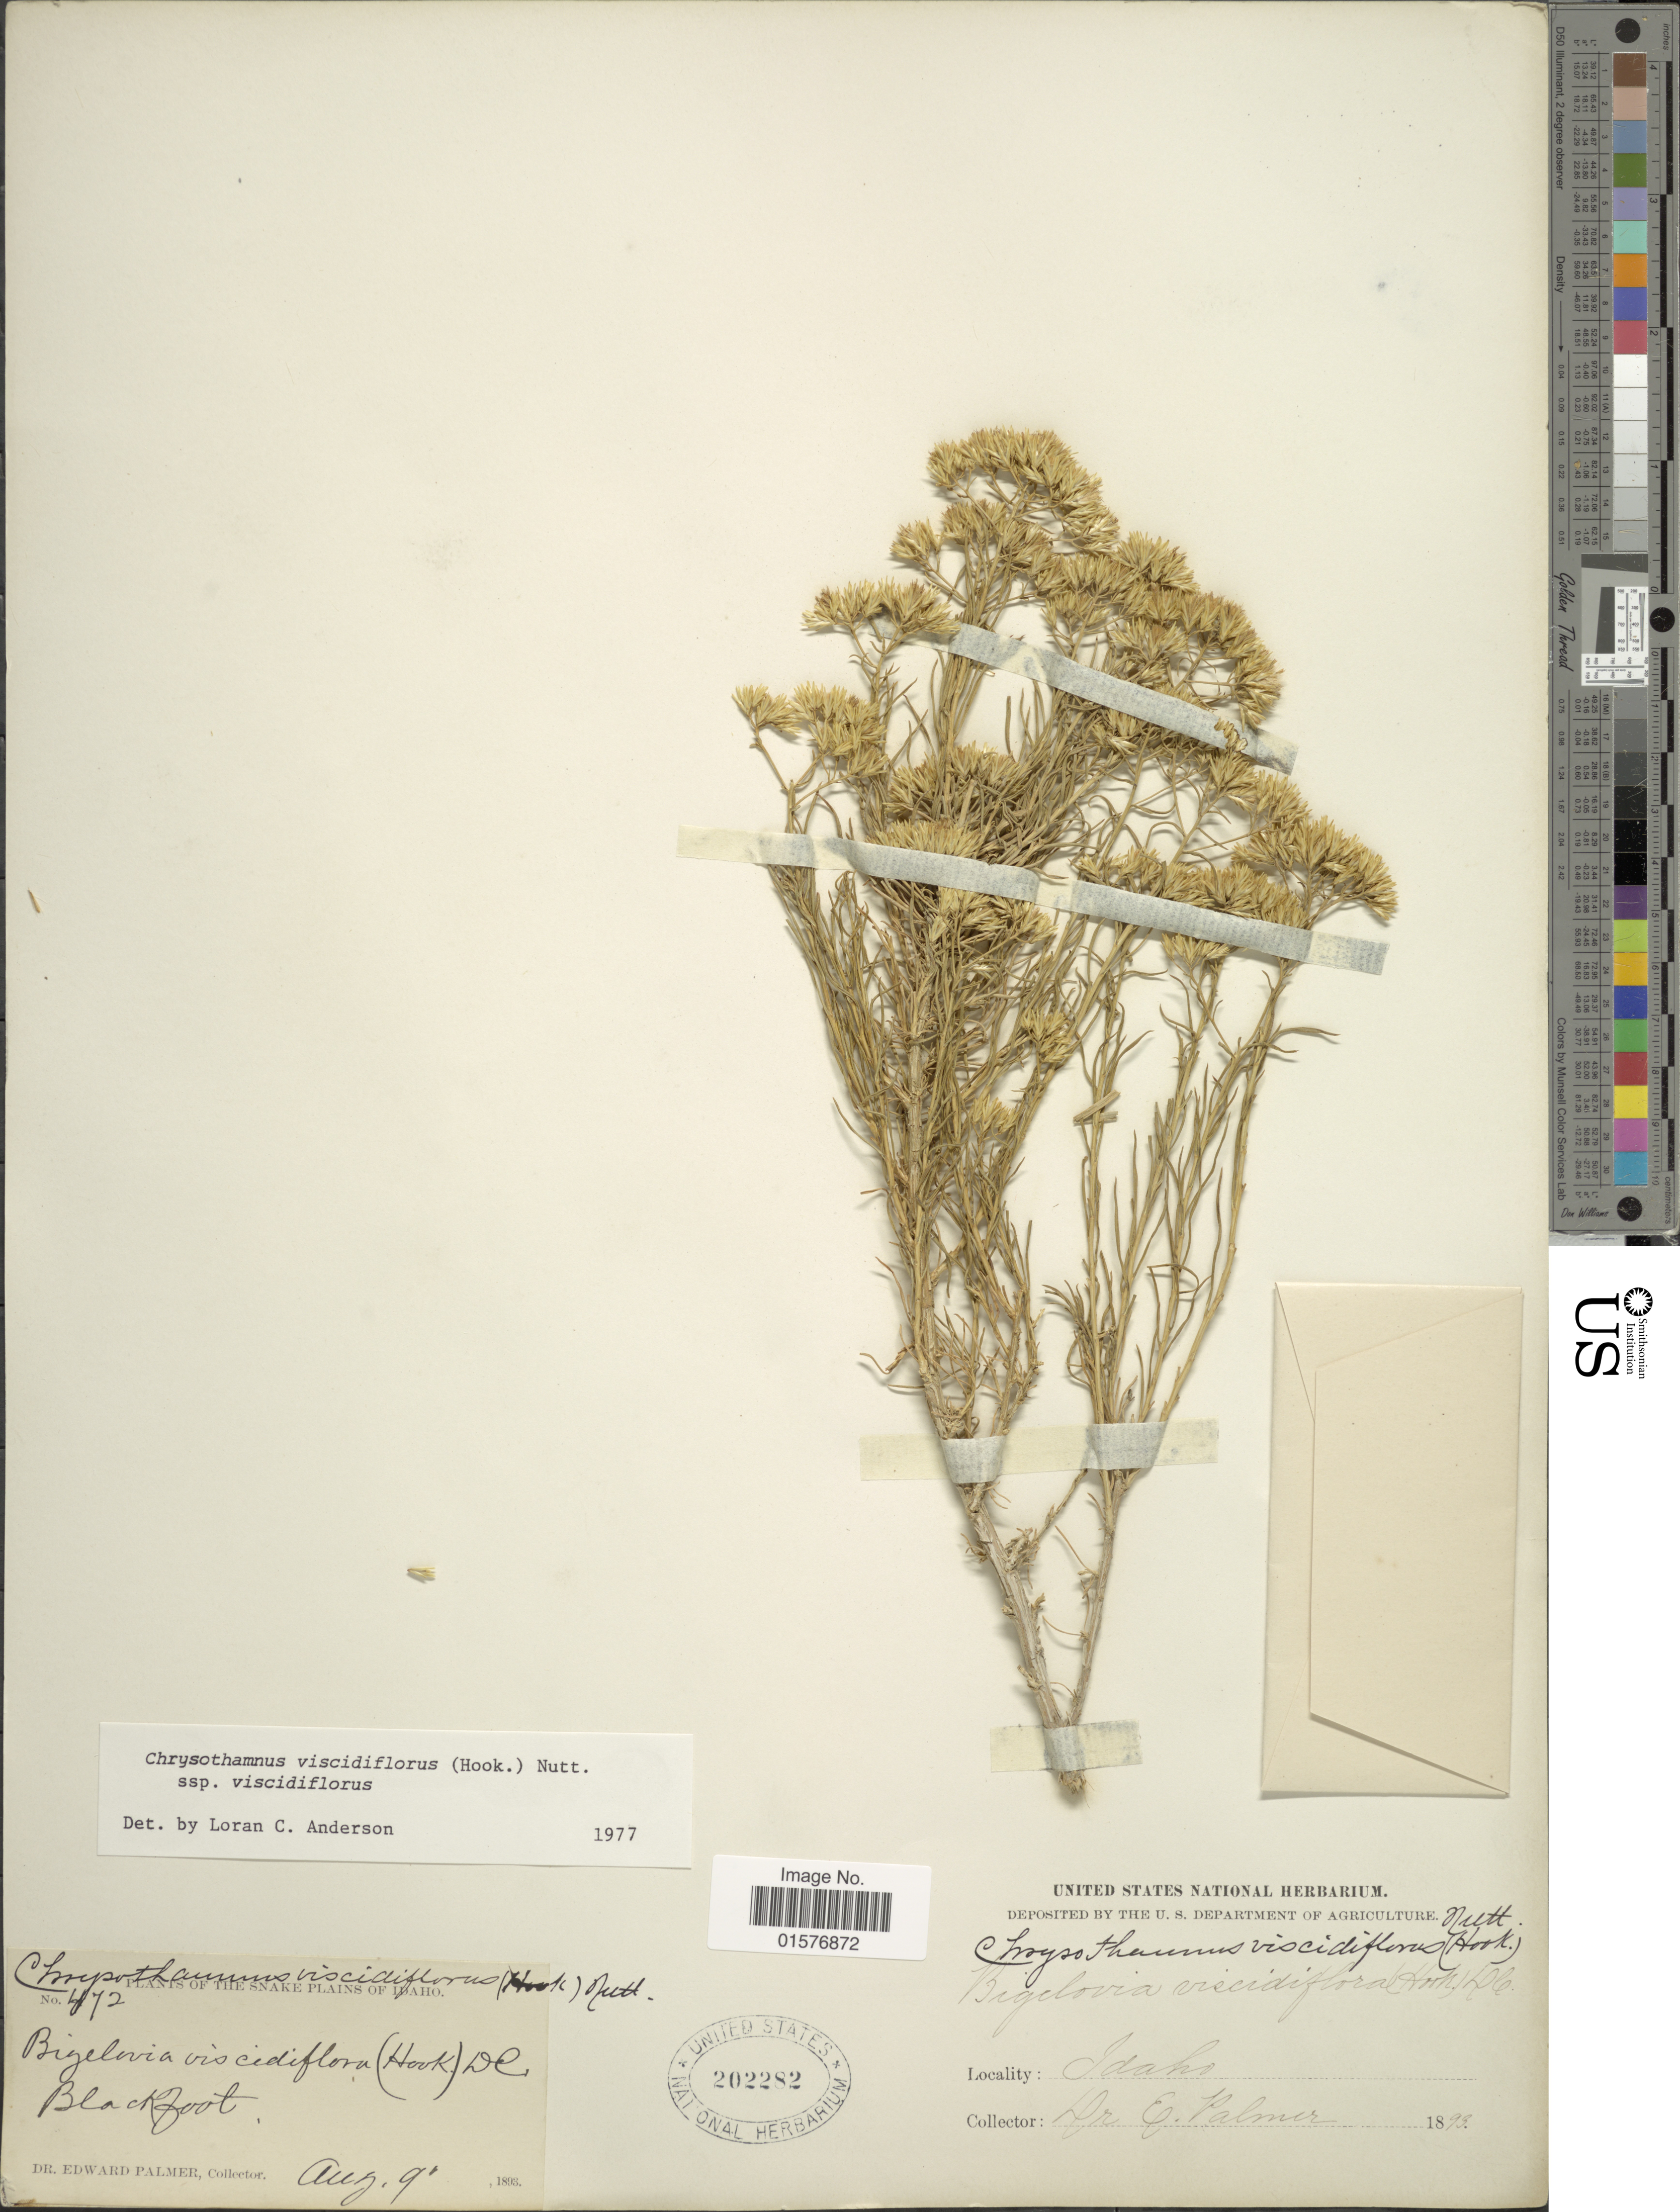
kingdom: Plantae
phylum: Tracheophyta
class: Magnoliopsida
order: Asterales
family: Asteraceae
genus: Chrysothamnus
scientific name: Chrysothamnus viscidiflorus subsp. viscidiflorus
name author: (Hook.) Nutt.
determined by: Urbatsch, Lowell E., Curator (LSU), Louisiana State University (UNITED STATES)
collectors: E. Palmer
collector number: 472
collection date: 1893-08-09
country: United States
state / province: Idaho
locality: Blackfoot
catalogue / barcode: US 202282